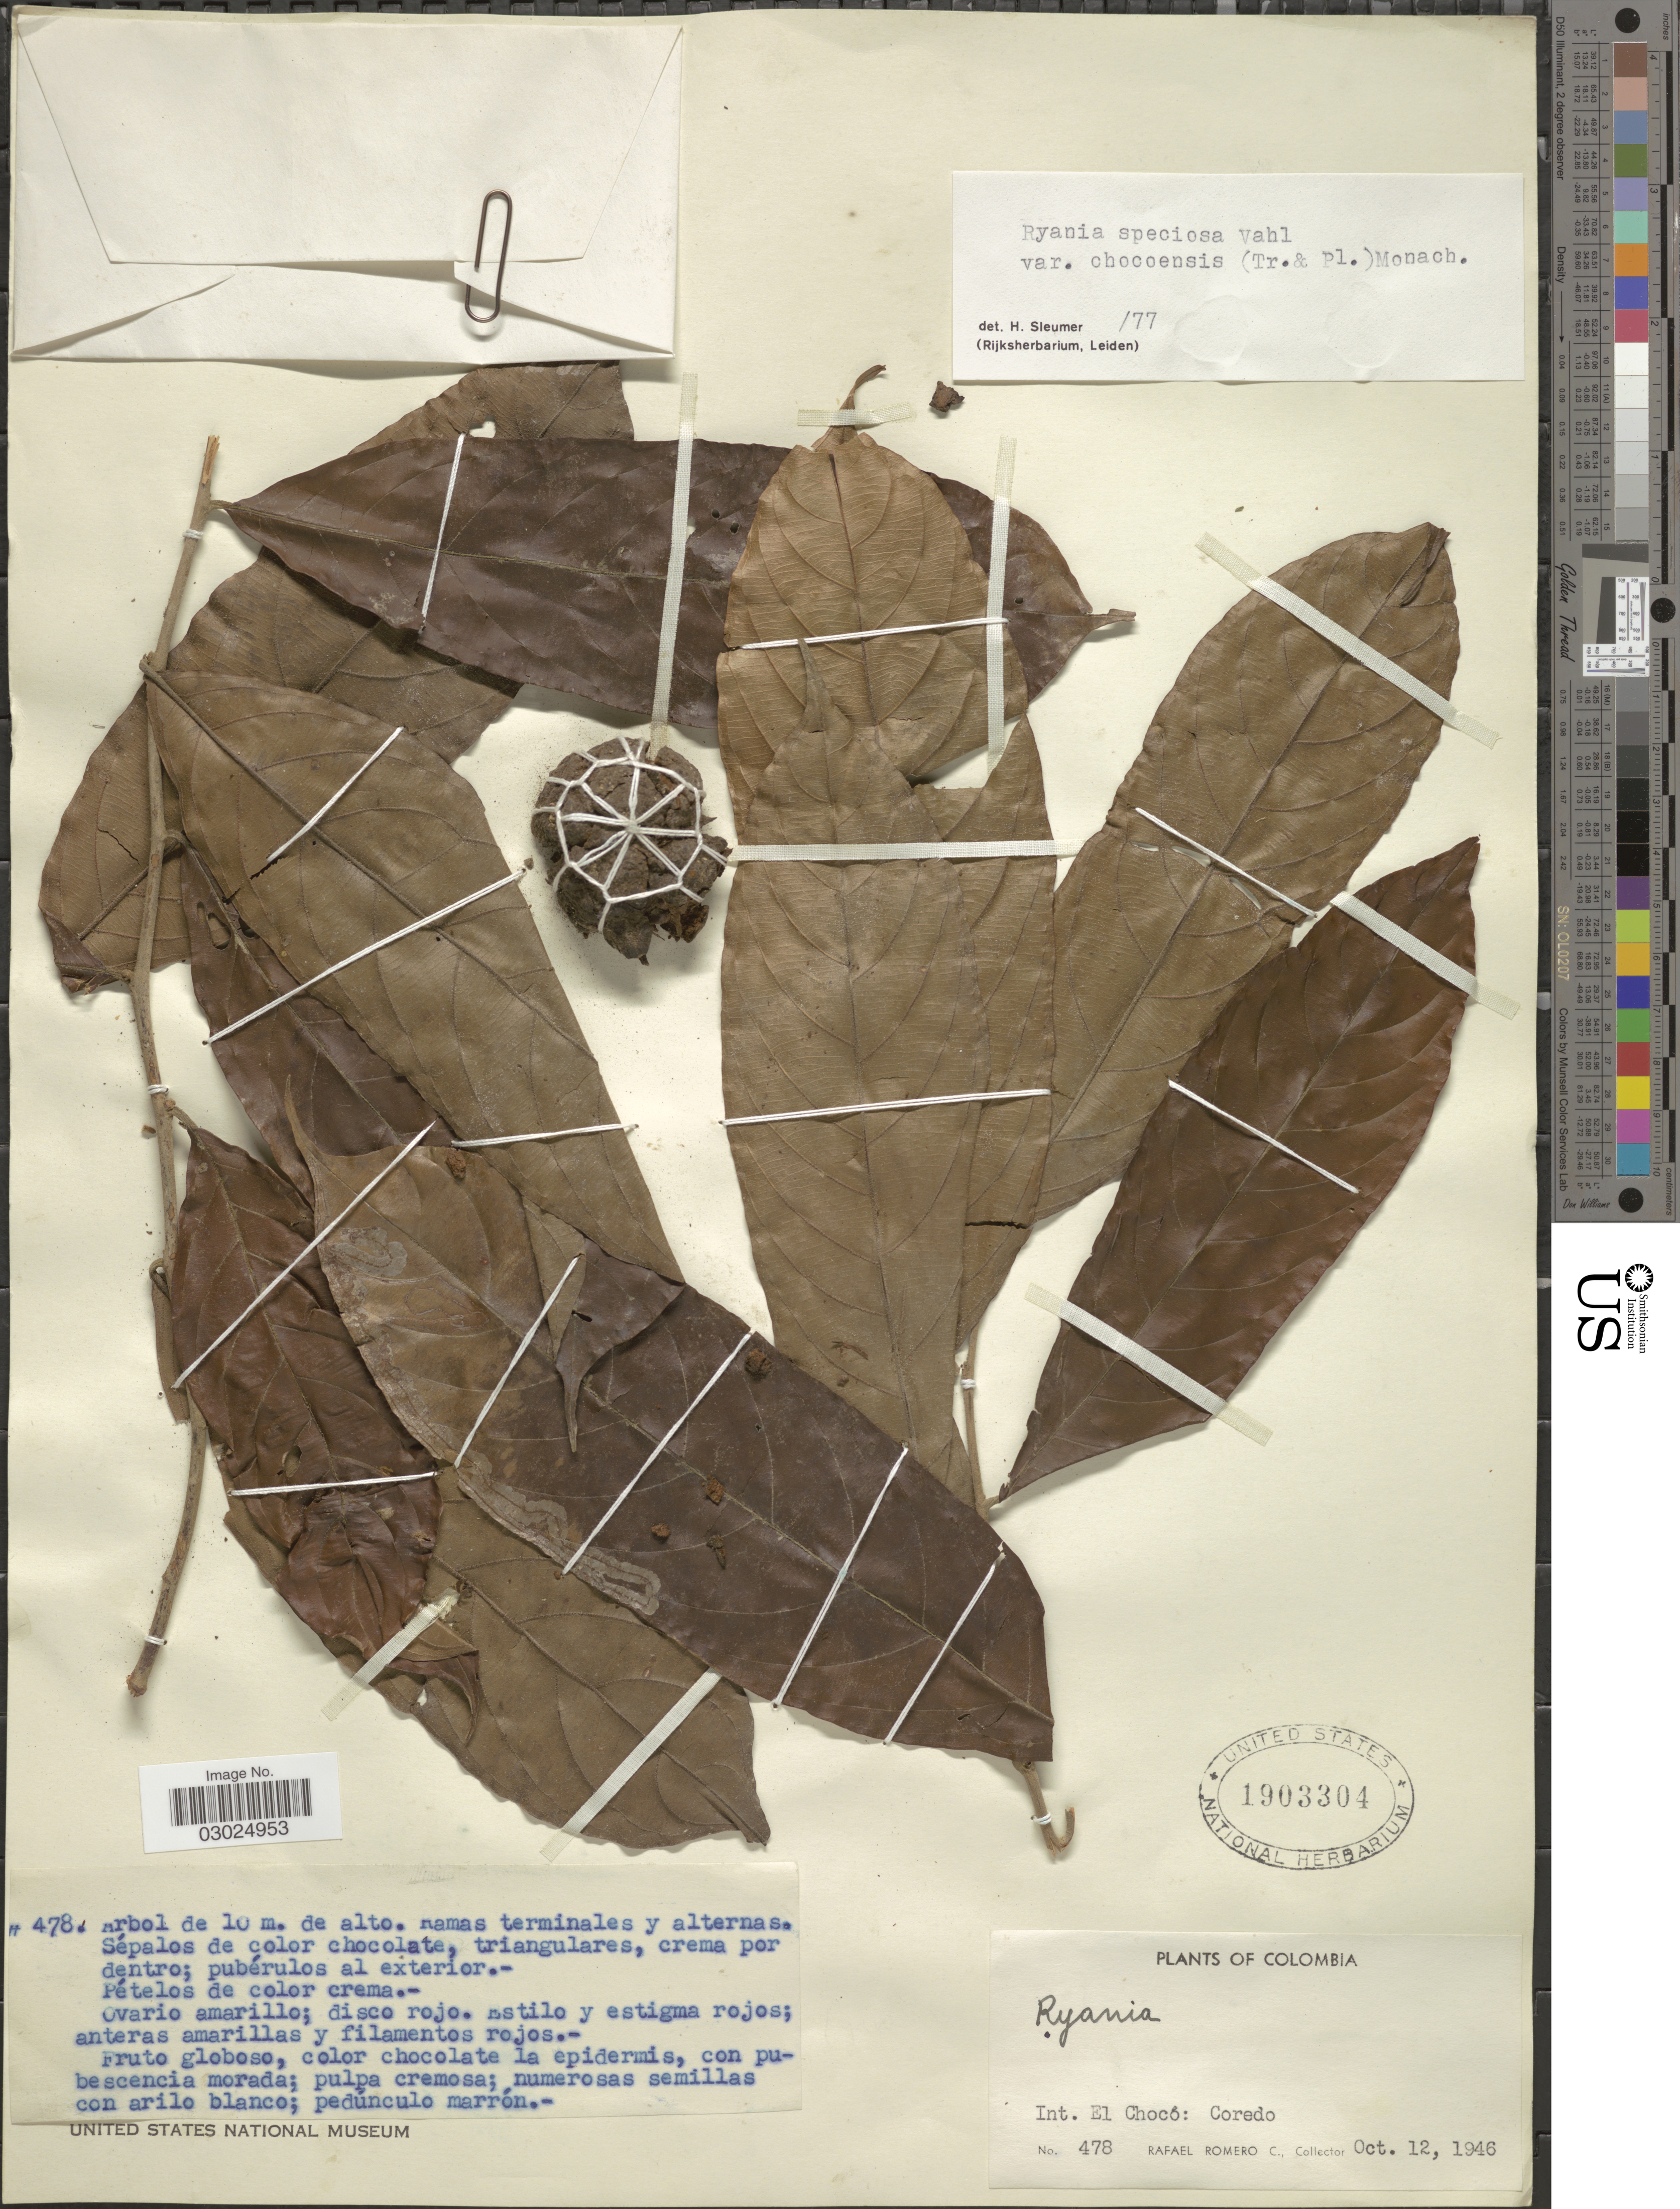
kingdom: Plantae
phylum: Tracheophyta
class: Magnoliopsida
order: Malpighiales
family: Salicaceae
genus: Ryania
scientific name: Ryania speciosa var. chocoensis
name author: (Triana & Planch.) Monach.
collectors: R. Romero Castañeda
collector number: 478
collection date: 1946-10-12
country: Colombia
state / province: Chocó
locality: Int. El Chocó: Coredo.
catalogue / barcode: US 1903304